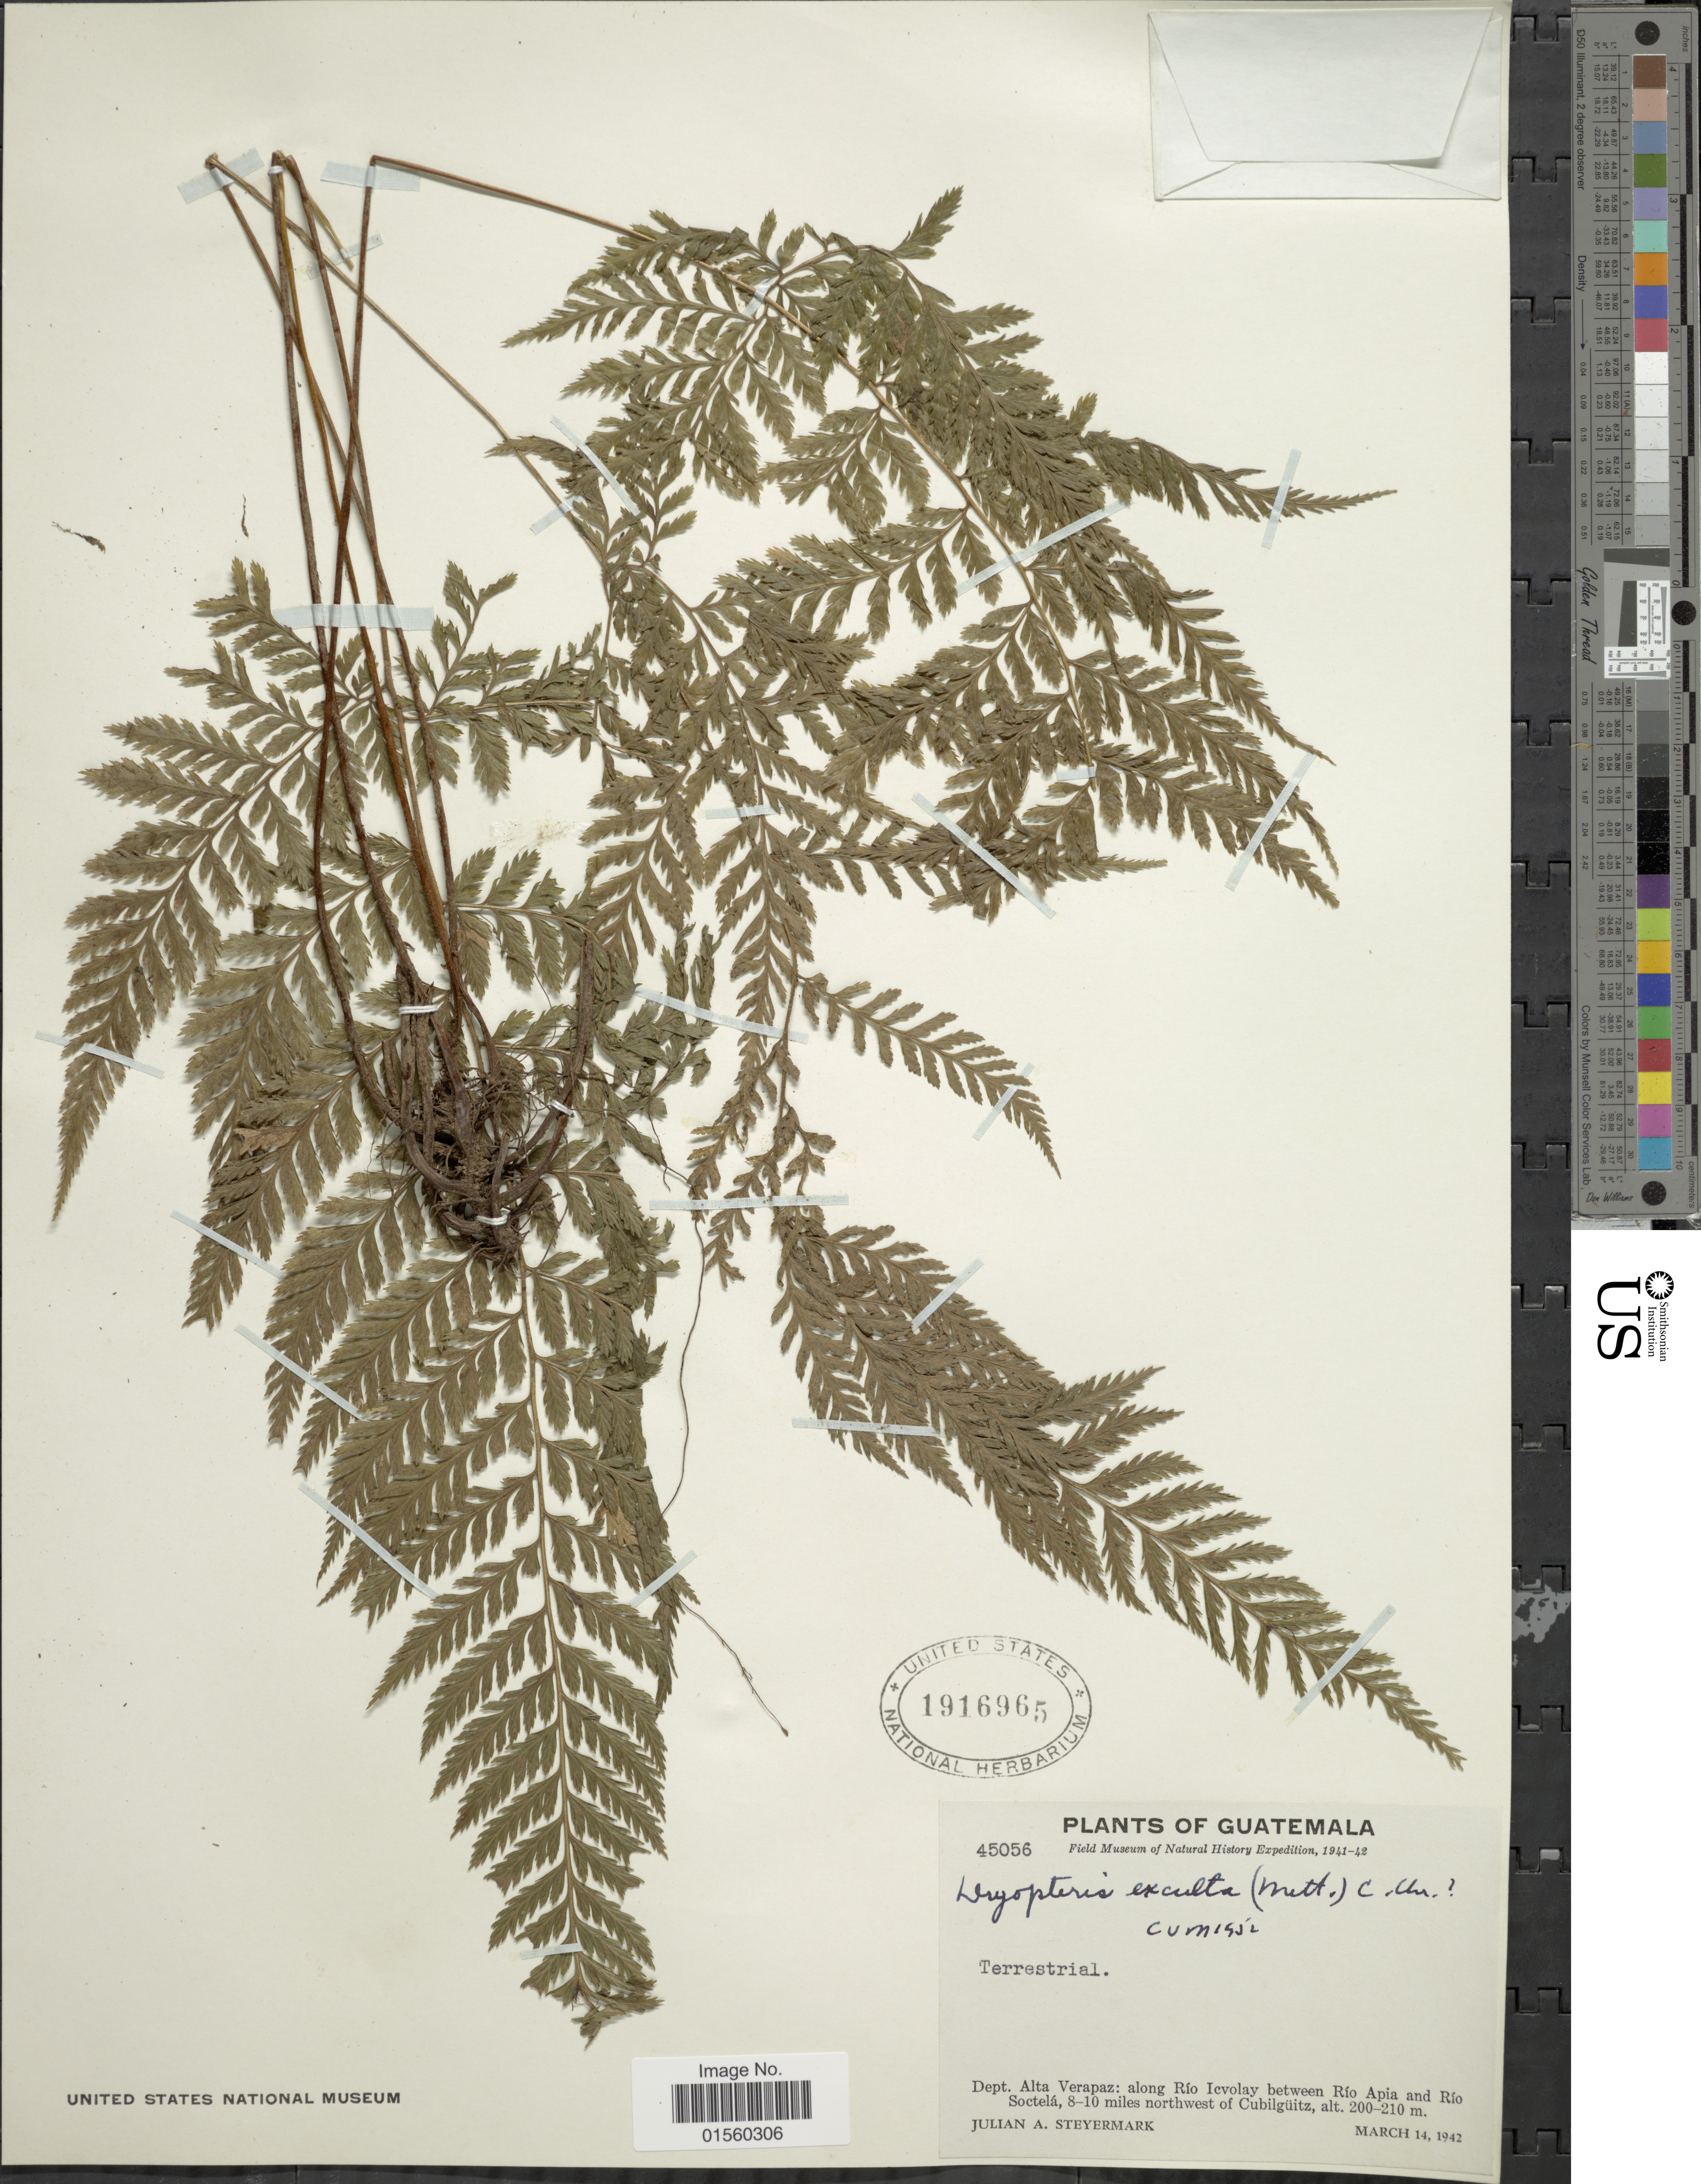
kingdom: Plantae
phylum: Tracheophyta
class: Polypodiopsida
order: Polypodiales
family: Dryopteridaceae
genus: Parapolystichum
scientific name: Parapolystichum excultum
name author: (Mett.) Labiak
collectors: J. Steyermark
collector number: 45056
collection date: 1942-03-14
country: Guatemala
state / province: Alta Verapaz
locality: Along Rio Icvolay between Rio Apia and Rio Soctela, 8 - 10 miles northwest of Cubilguitz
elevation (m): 200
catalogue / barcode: US 1916965